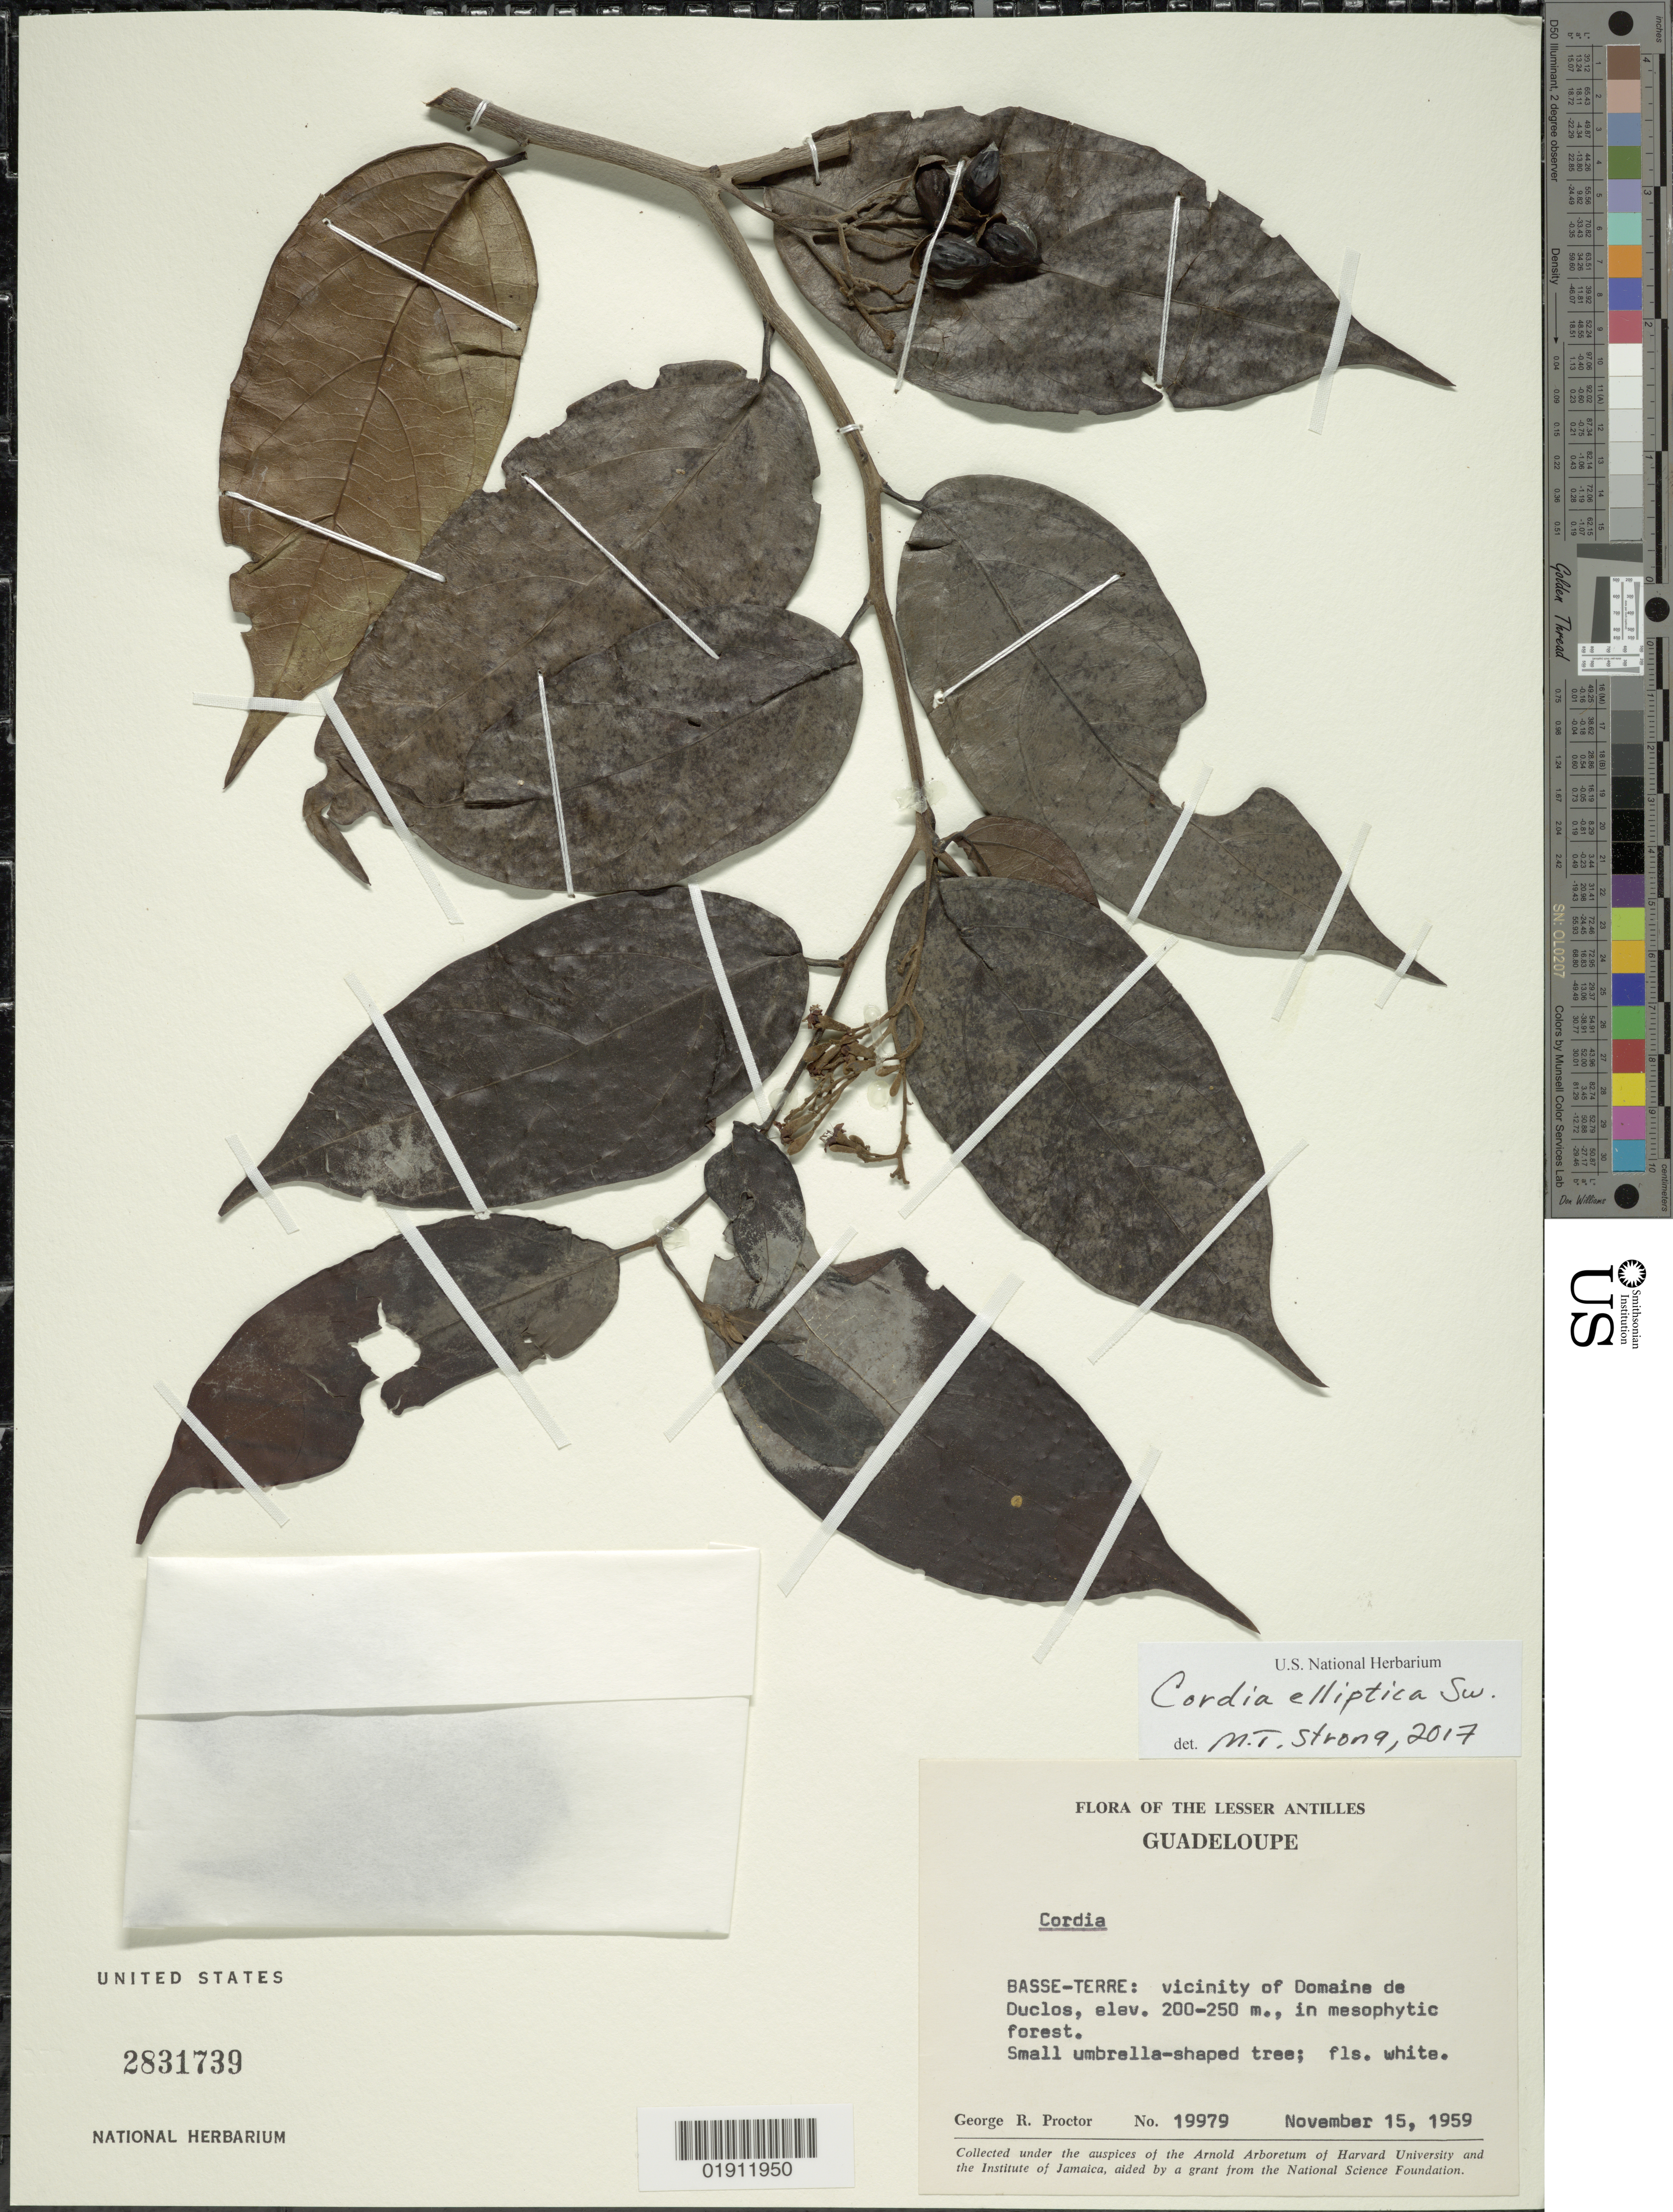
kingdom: Plantae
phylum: Tracheophyta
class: Magnoliopsida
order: Boraginales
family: Cordiaceae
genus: Cordia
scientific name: Cordia elliptica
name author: Sw.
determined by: Strong, M. T., (US), Smithsonian Institution - National Museum of Natural History (UNITED STATES)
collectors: G. R. Proctor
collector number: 19979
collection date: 1959-11-15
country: Guadeloupe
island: Basse-Terre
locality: Domaine de Duclos vicinity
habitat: In mesophytic forest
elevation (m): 200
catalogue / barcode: US 2831739